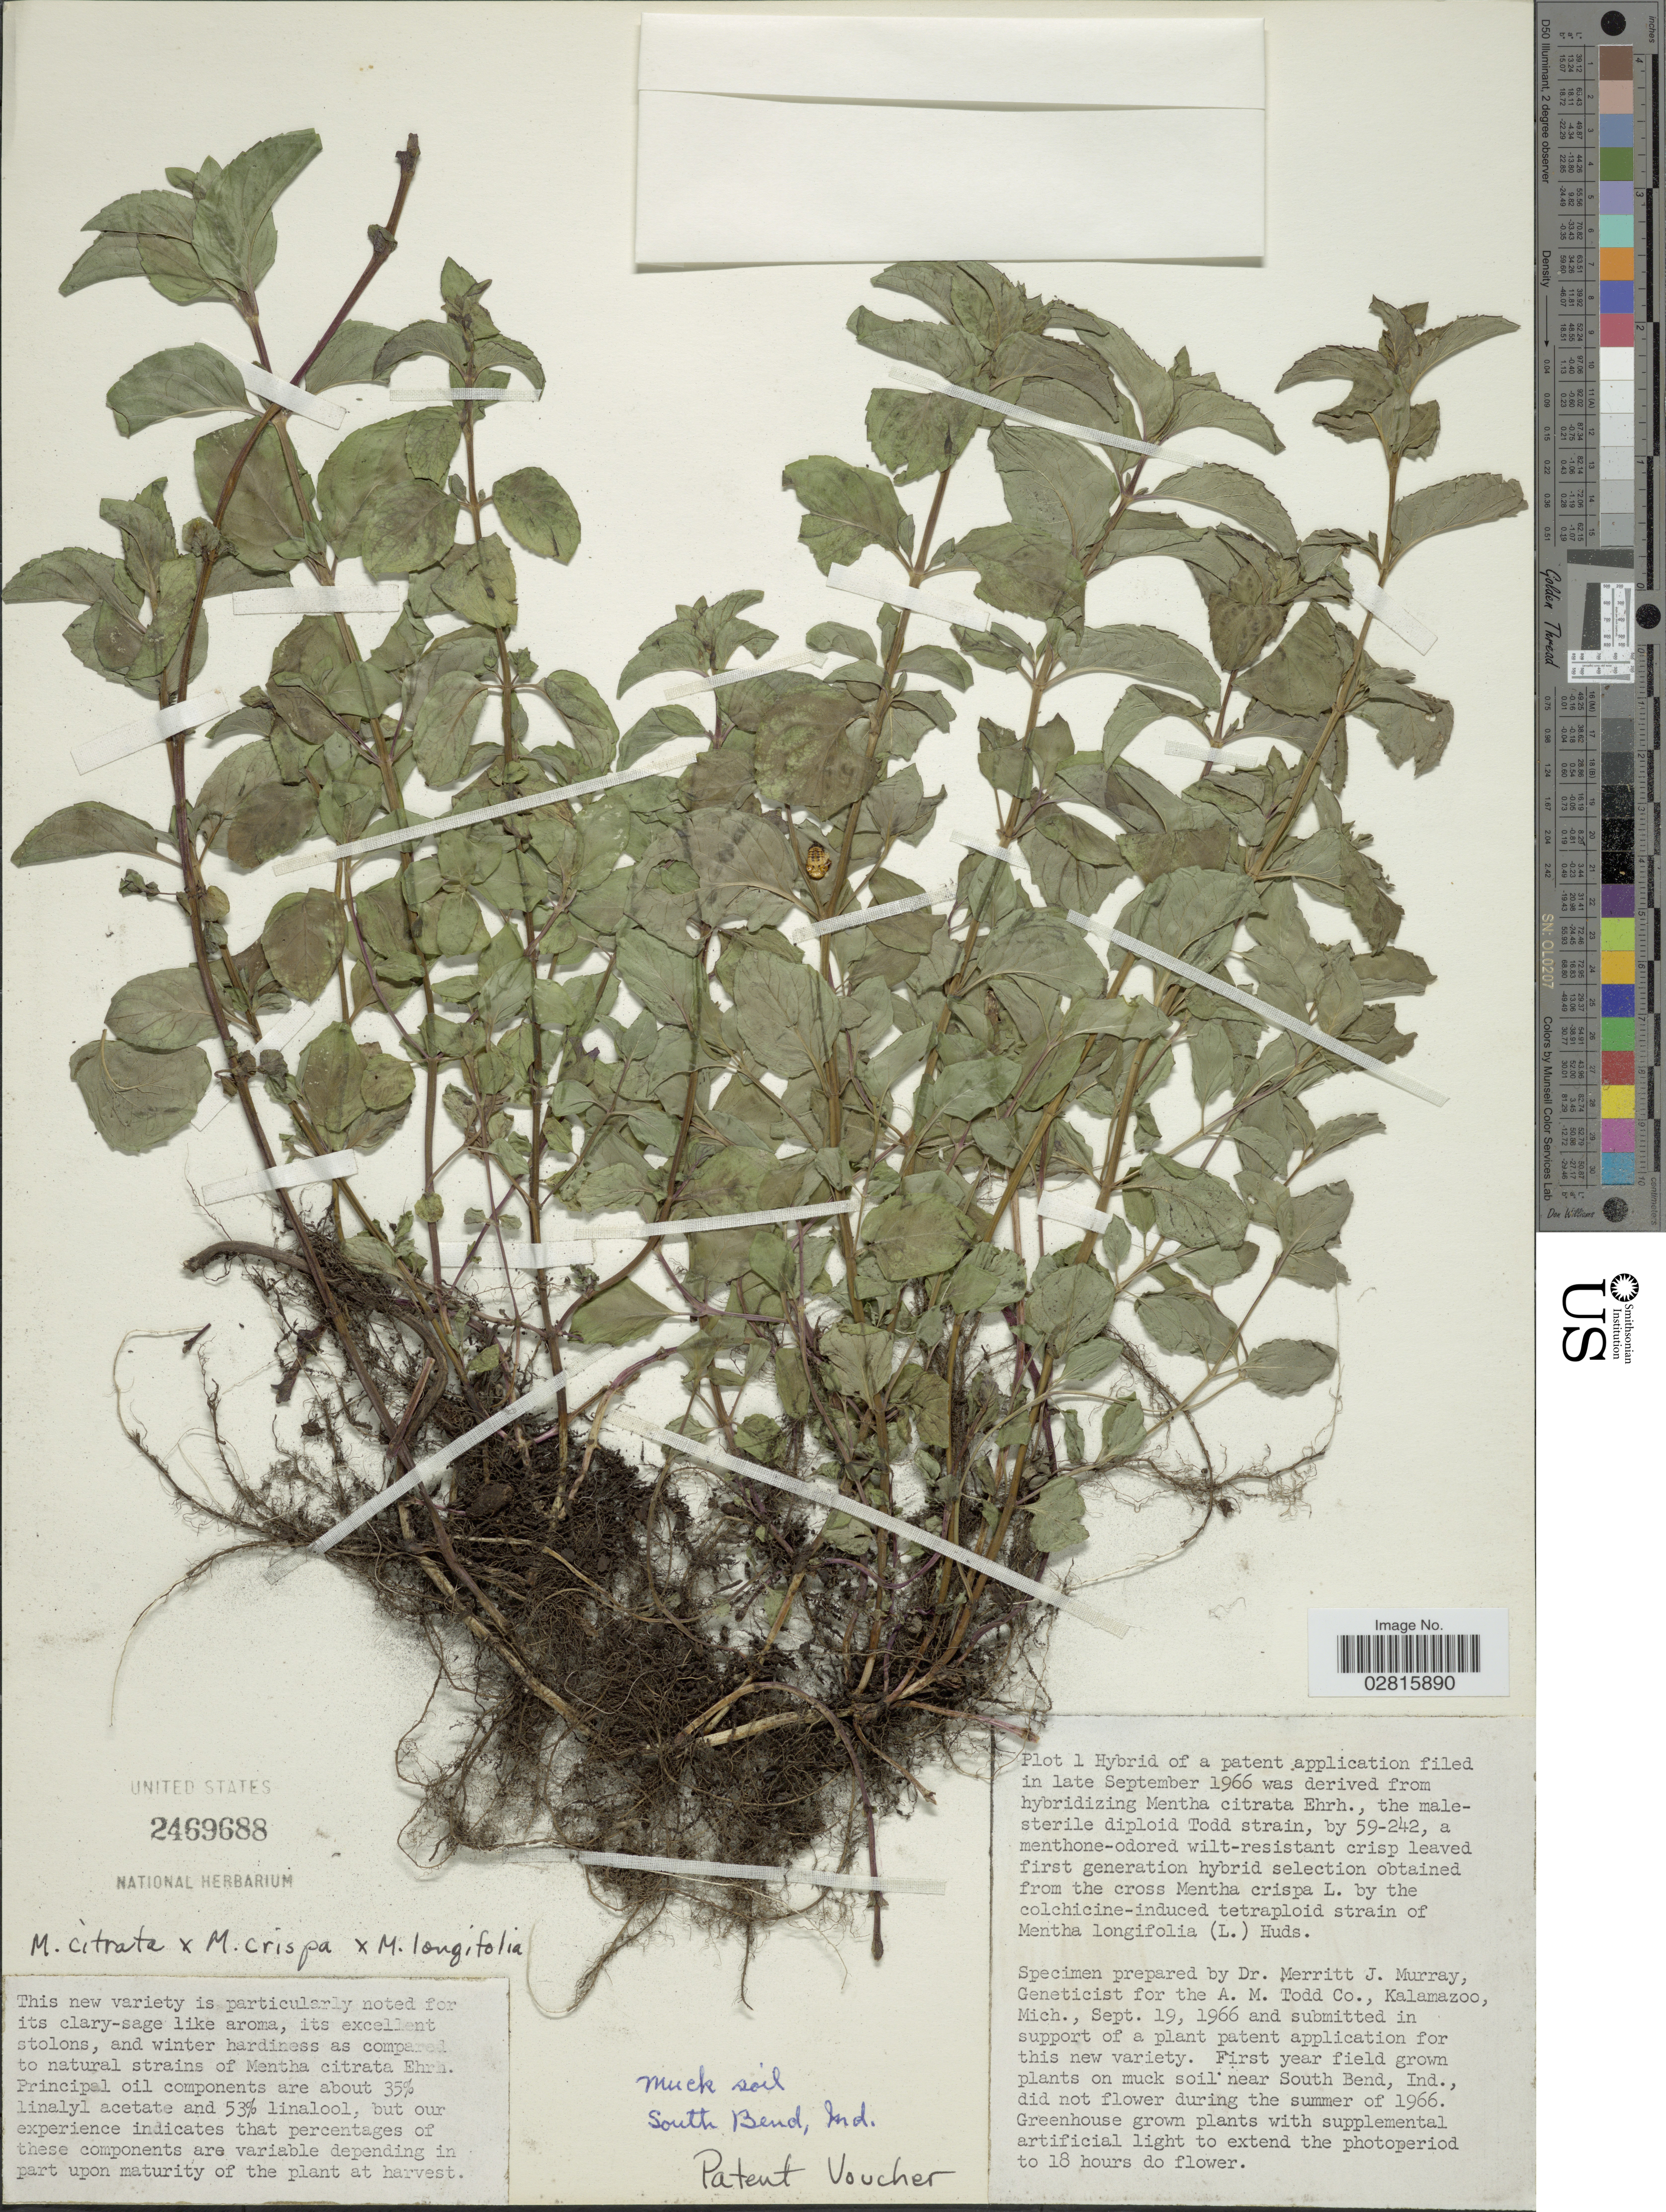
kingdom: Plantae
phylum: Tracheophyta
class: Magnoliopsida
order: Lamiales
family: Lamiaceae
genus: Mentha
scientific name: Mentha citrata x M. crispa L.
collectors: M. Murray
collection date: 1966-09-19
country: United States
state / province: Michigan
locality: For the A.M. Todd Co., Kalamazoo, Mich.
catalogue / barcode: US 2469688